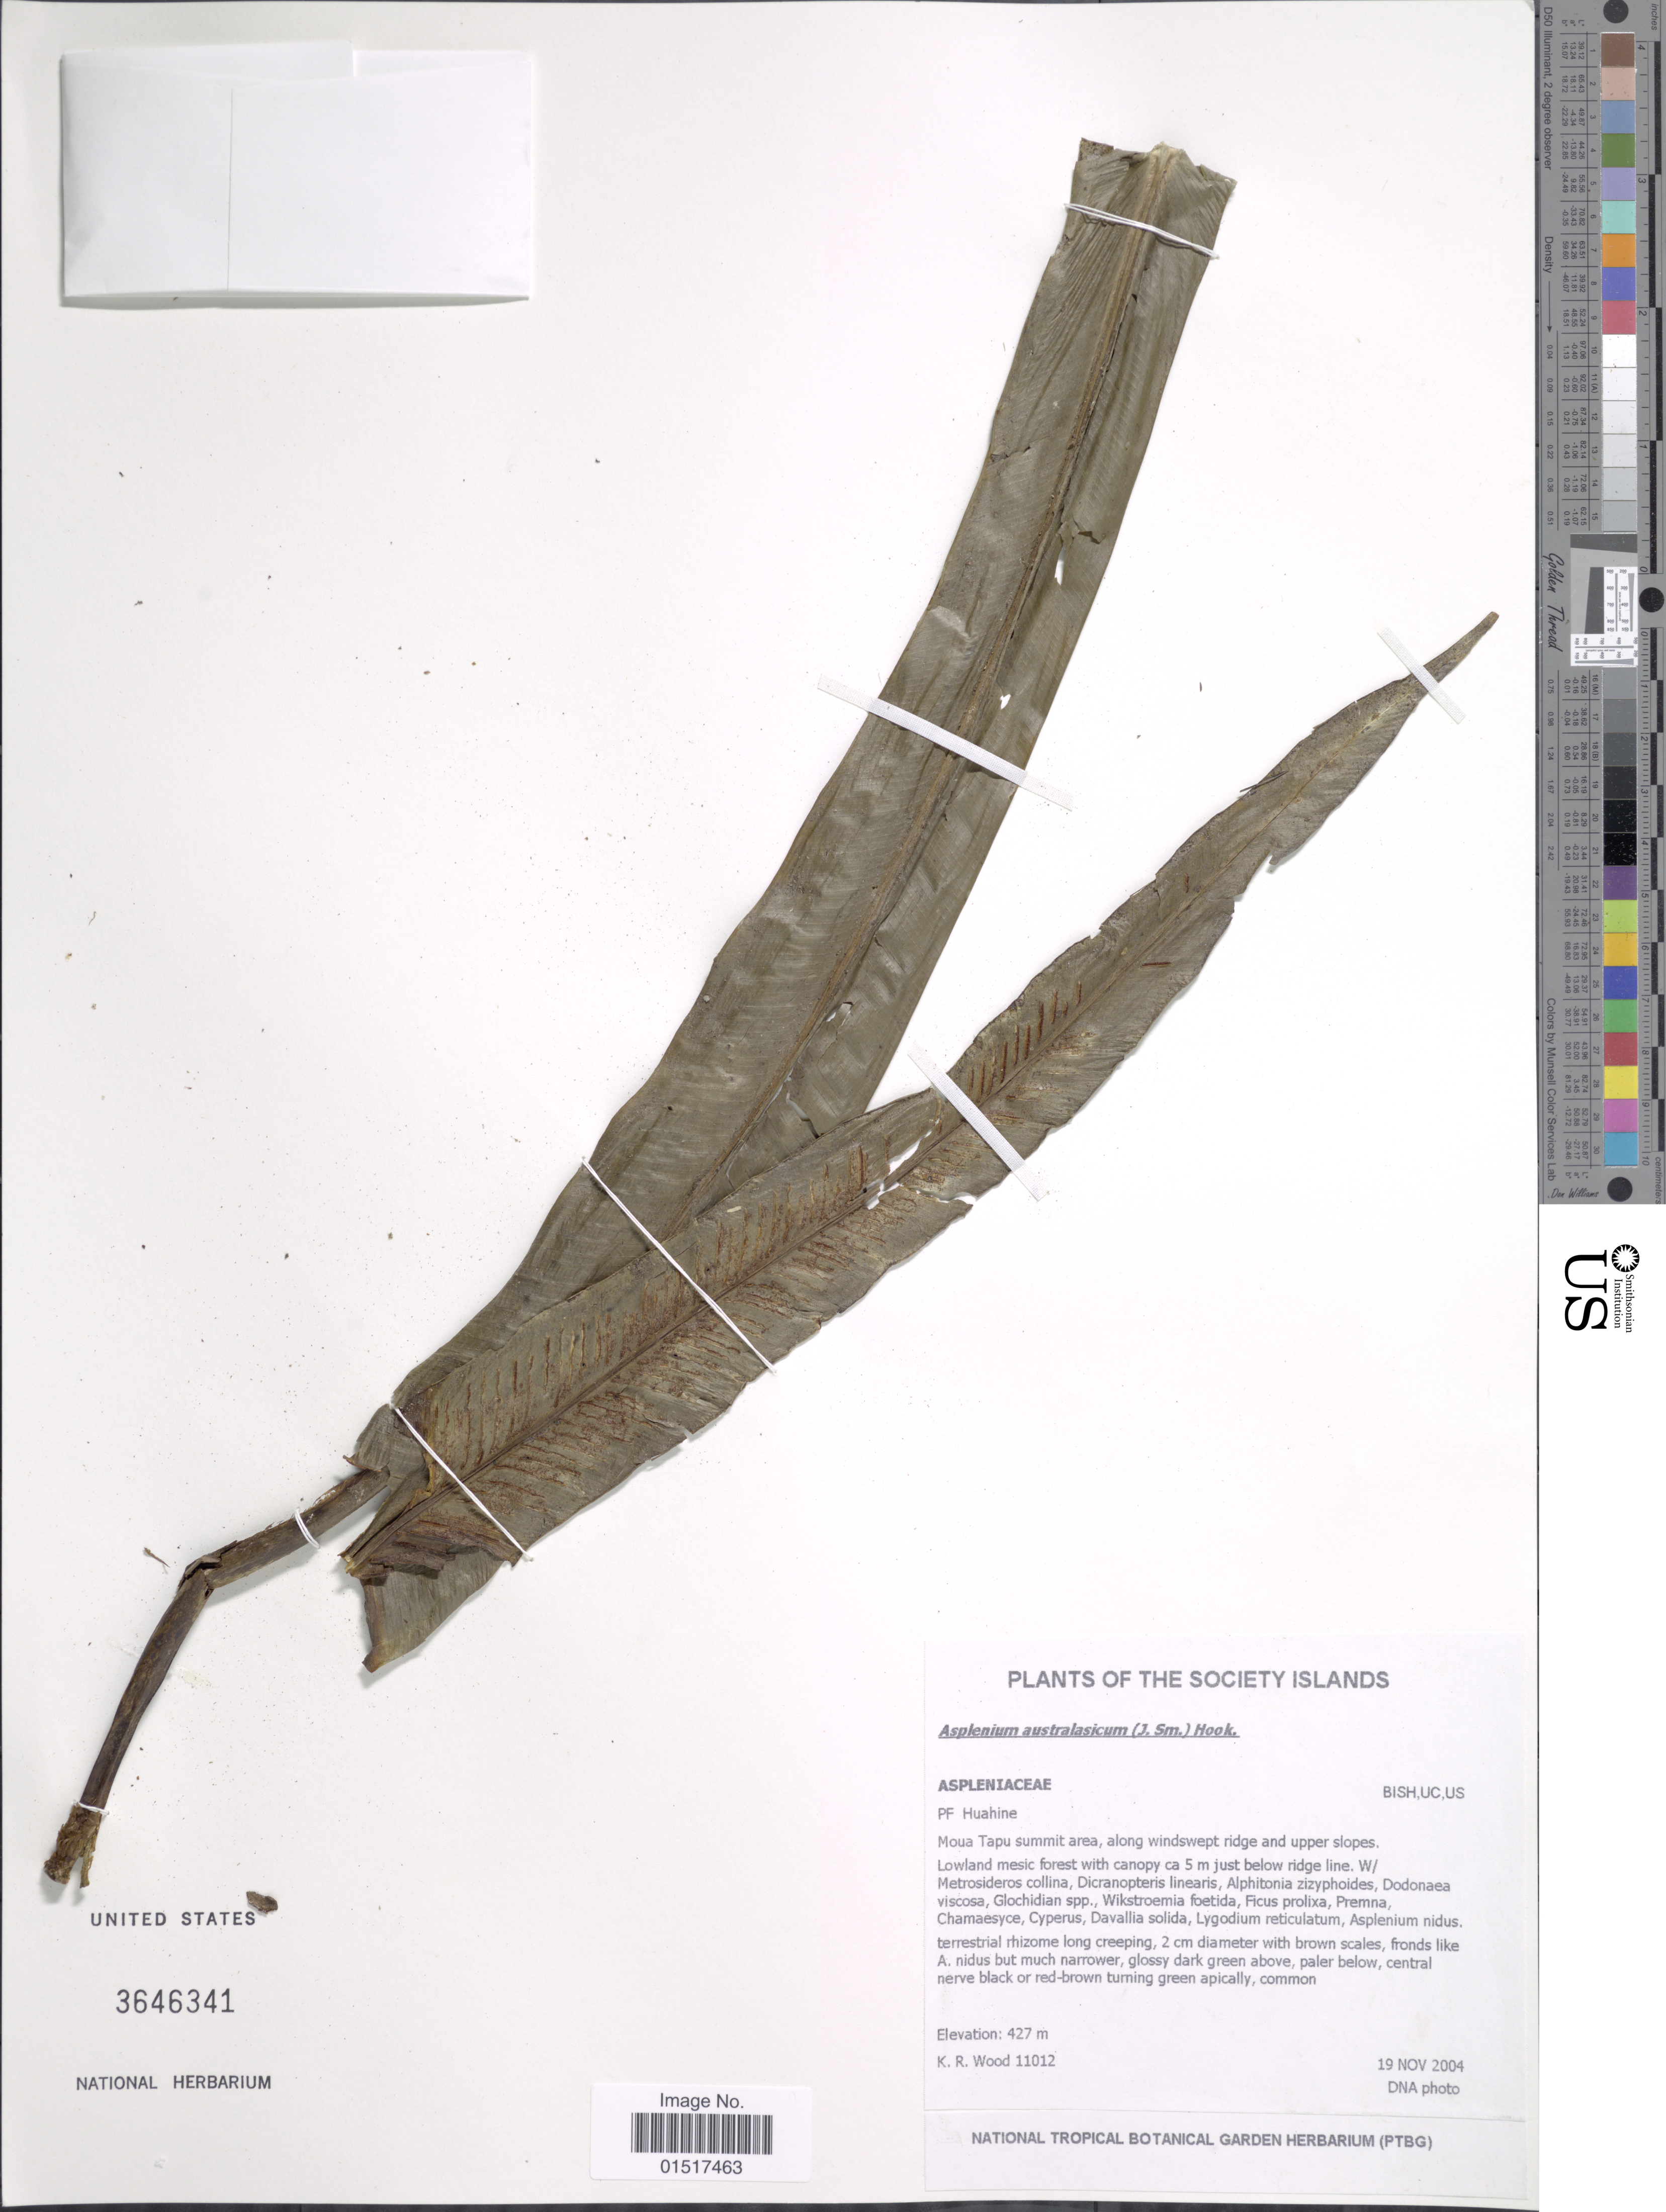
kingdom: Plantae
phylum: Tracheophyta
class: Polypodiopsida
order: Polypodiales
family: Aspleniaceae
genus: Asplenium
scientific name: Asplenium australasicum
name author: (Sm.) Hook.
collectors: K. R. Wood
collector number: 11012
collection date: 2004-11-19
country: French Polynesia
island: Huahine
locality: Society Islands. PF Huahine. Moua Tapu summit area, along windswept ridge and upper slopes. Lowland mesic forest with canopy ca 5 m just below ridge line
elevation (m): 427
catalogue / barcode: US 3646341